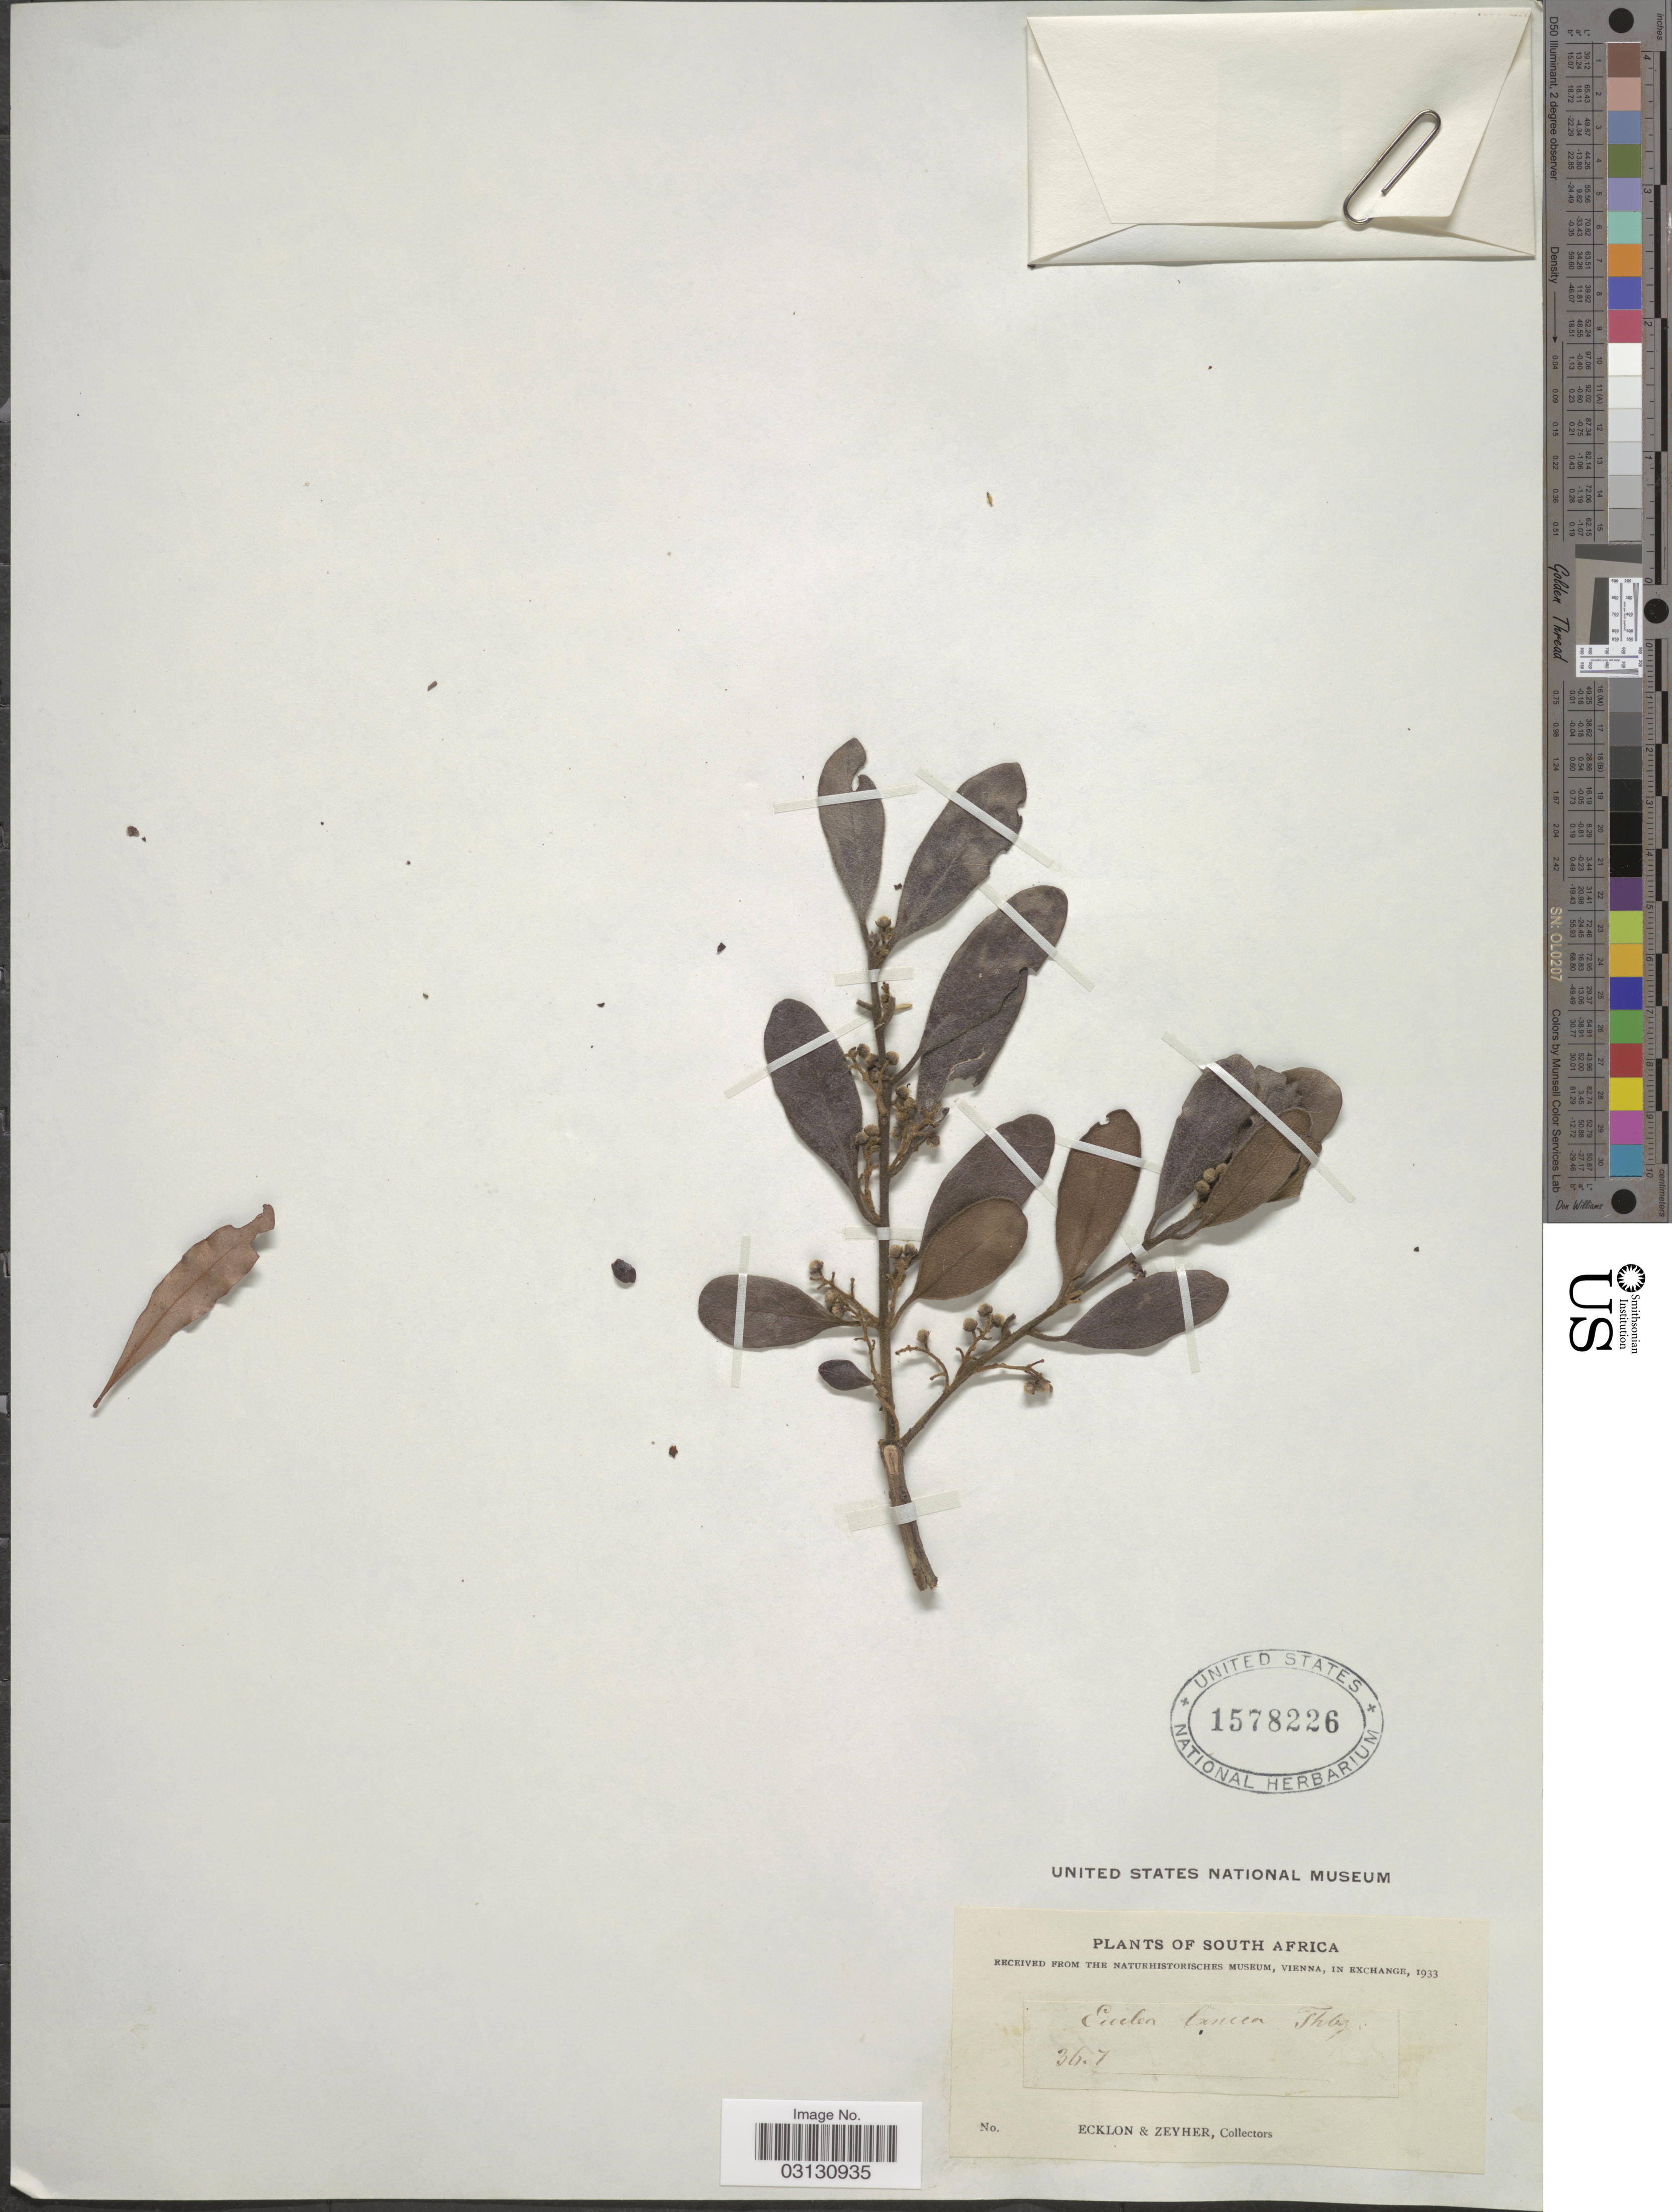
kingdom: Plantae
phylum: Tracheophyta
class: Magnoliopsida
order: Ericales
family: Ebenaceae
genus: Euclea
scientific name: Euclea lancea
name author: Thunb.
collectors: -. Ecklon & -. Zeyher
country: South Africa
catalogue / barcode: US 1578226